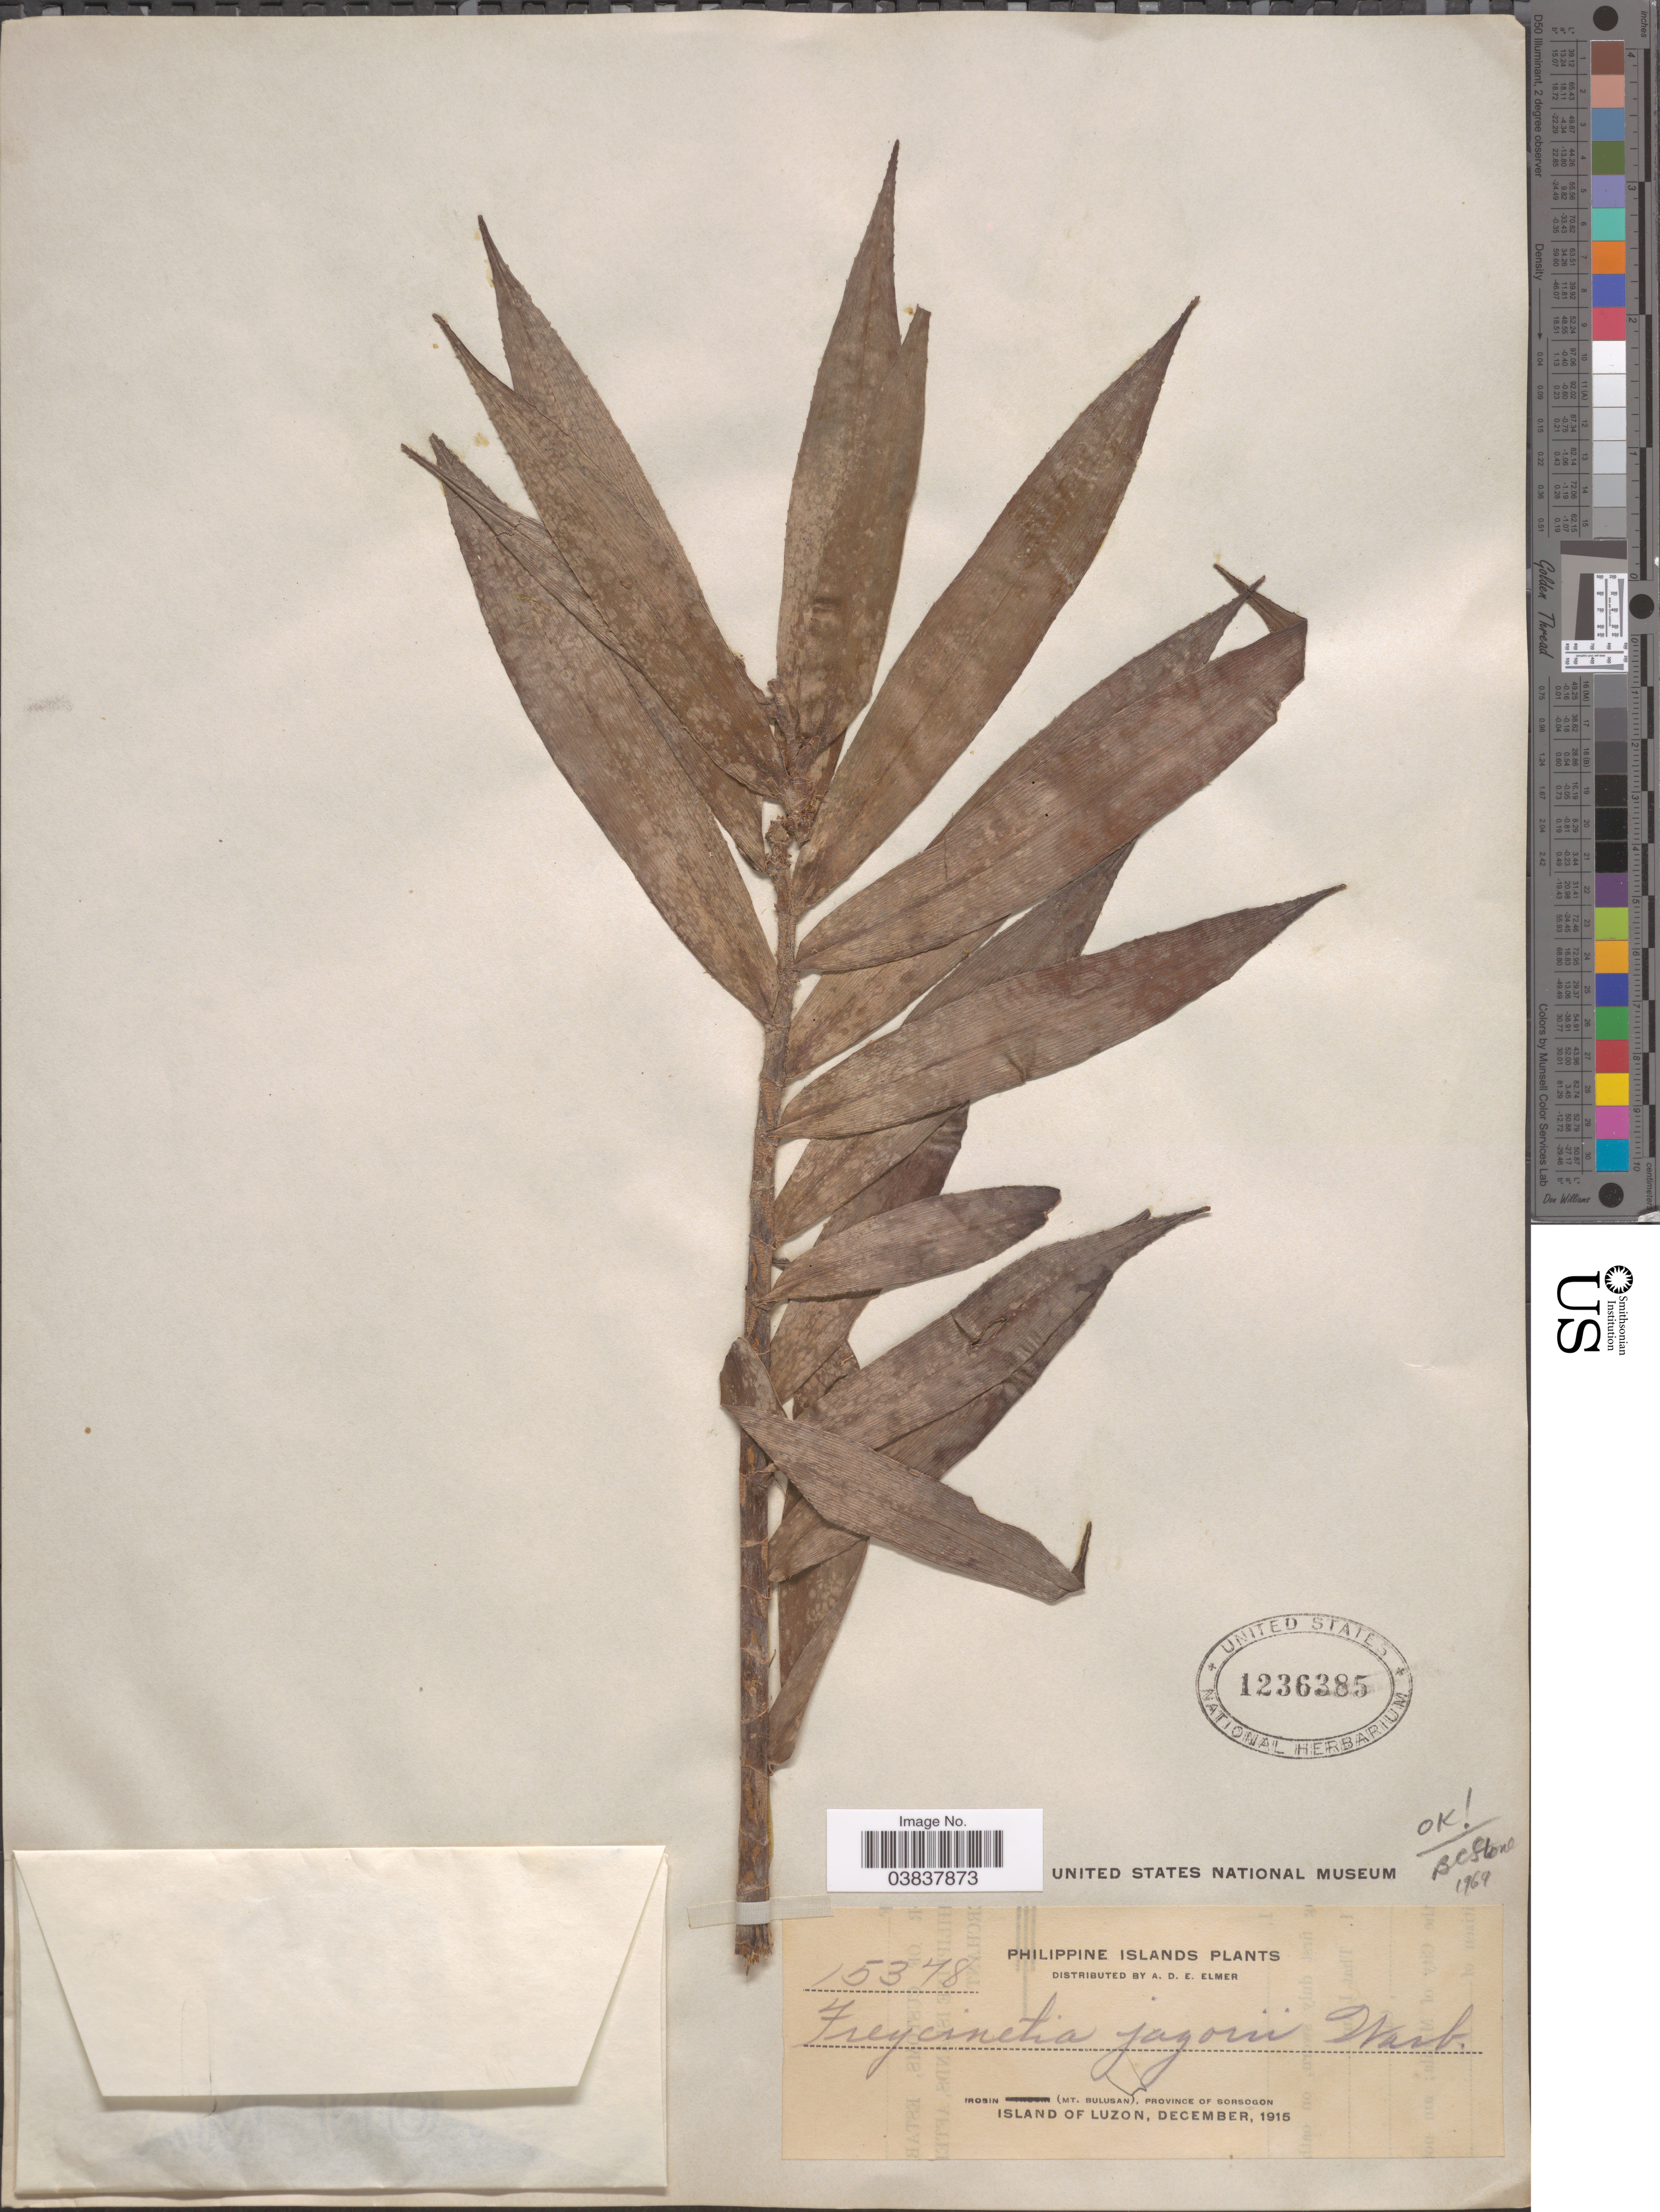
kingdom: Plantae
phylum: Tracheophyta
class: Liliopsida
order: Pandanales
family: Pandanaceae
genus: Freycinetia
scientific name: Freycinetia jagorii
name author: Warb.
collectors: A. D. E. Elmer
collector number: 15378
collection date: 1915-12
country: Philippines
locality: Irosin (Mt. Bulusan), Province of Sorsogon, Island of Luzon.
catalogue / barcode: US 1236385